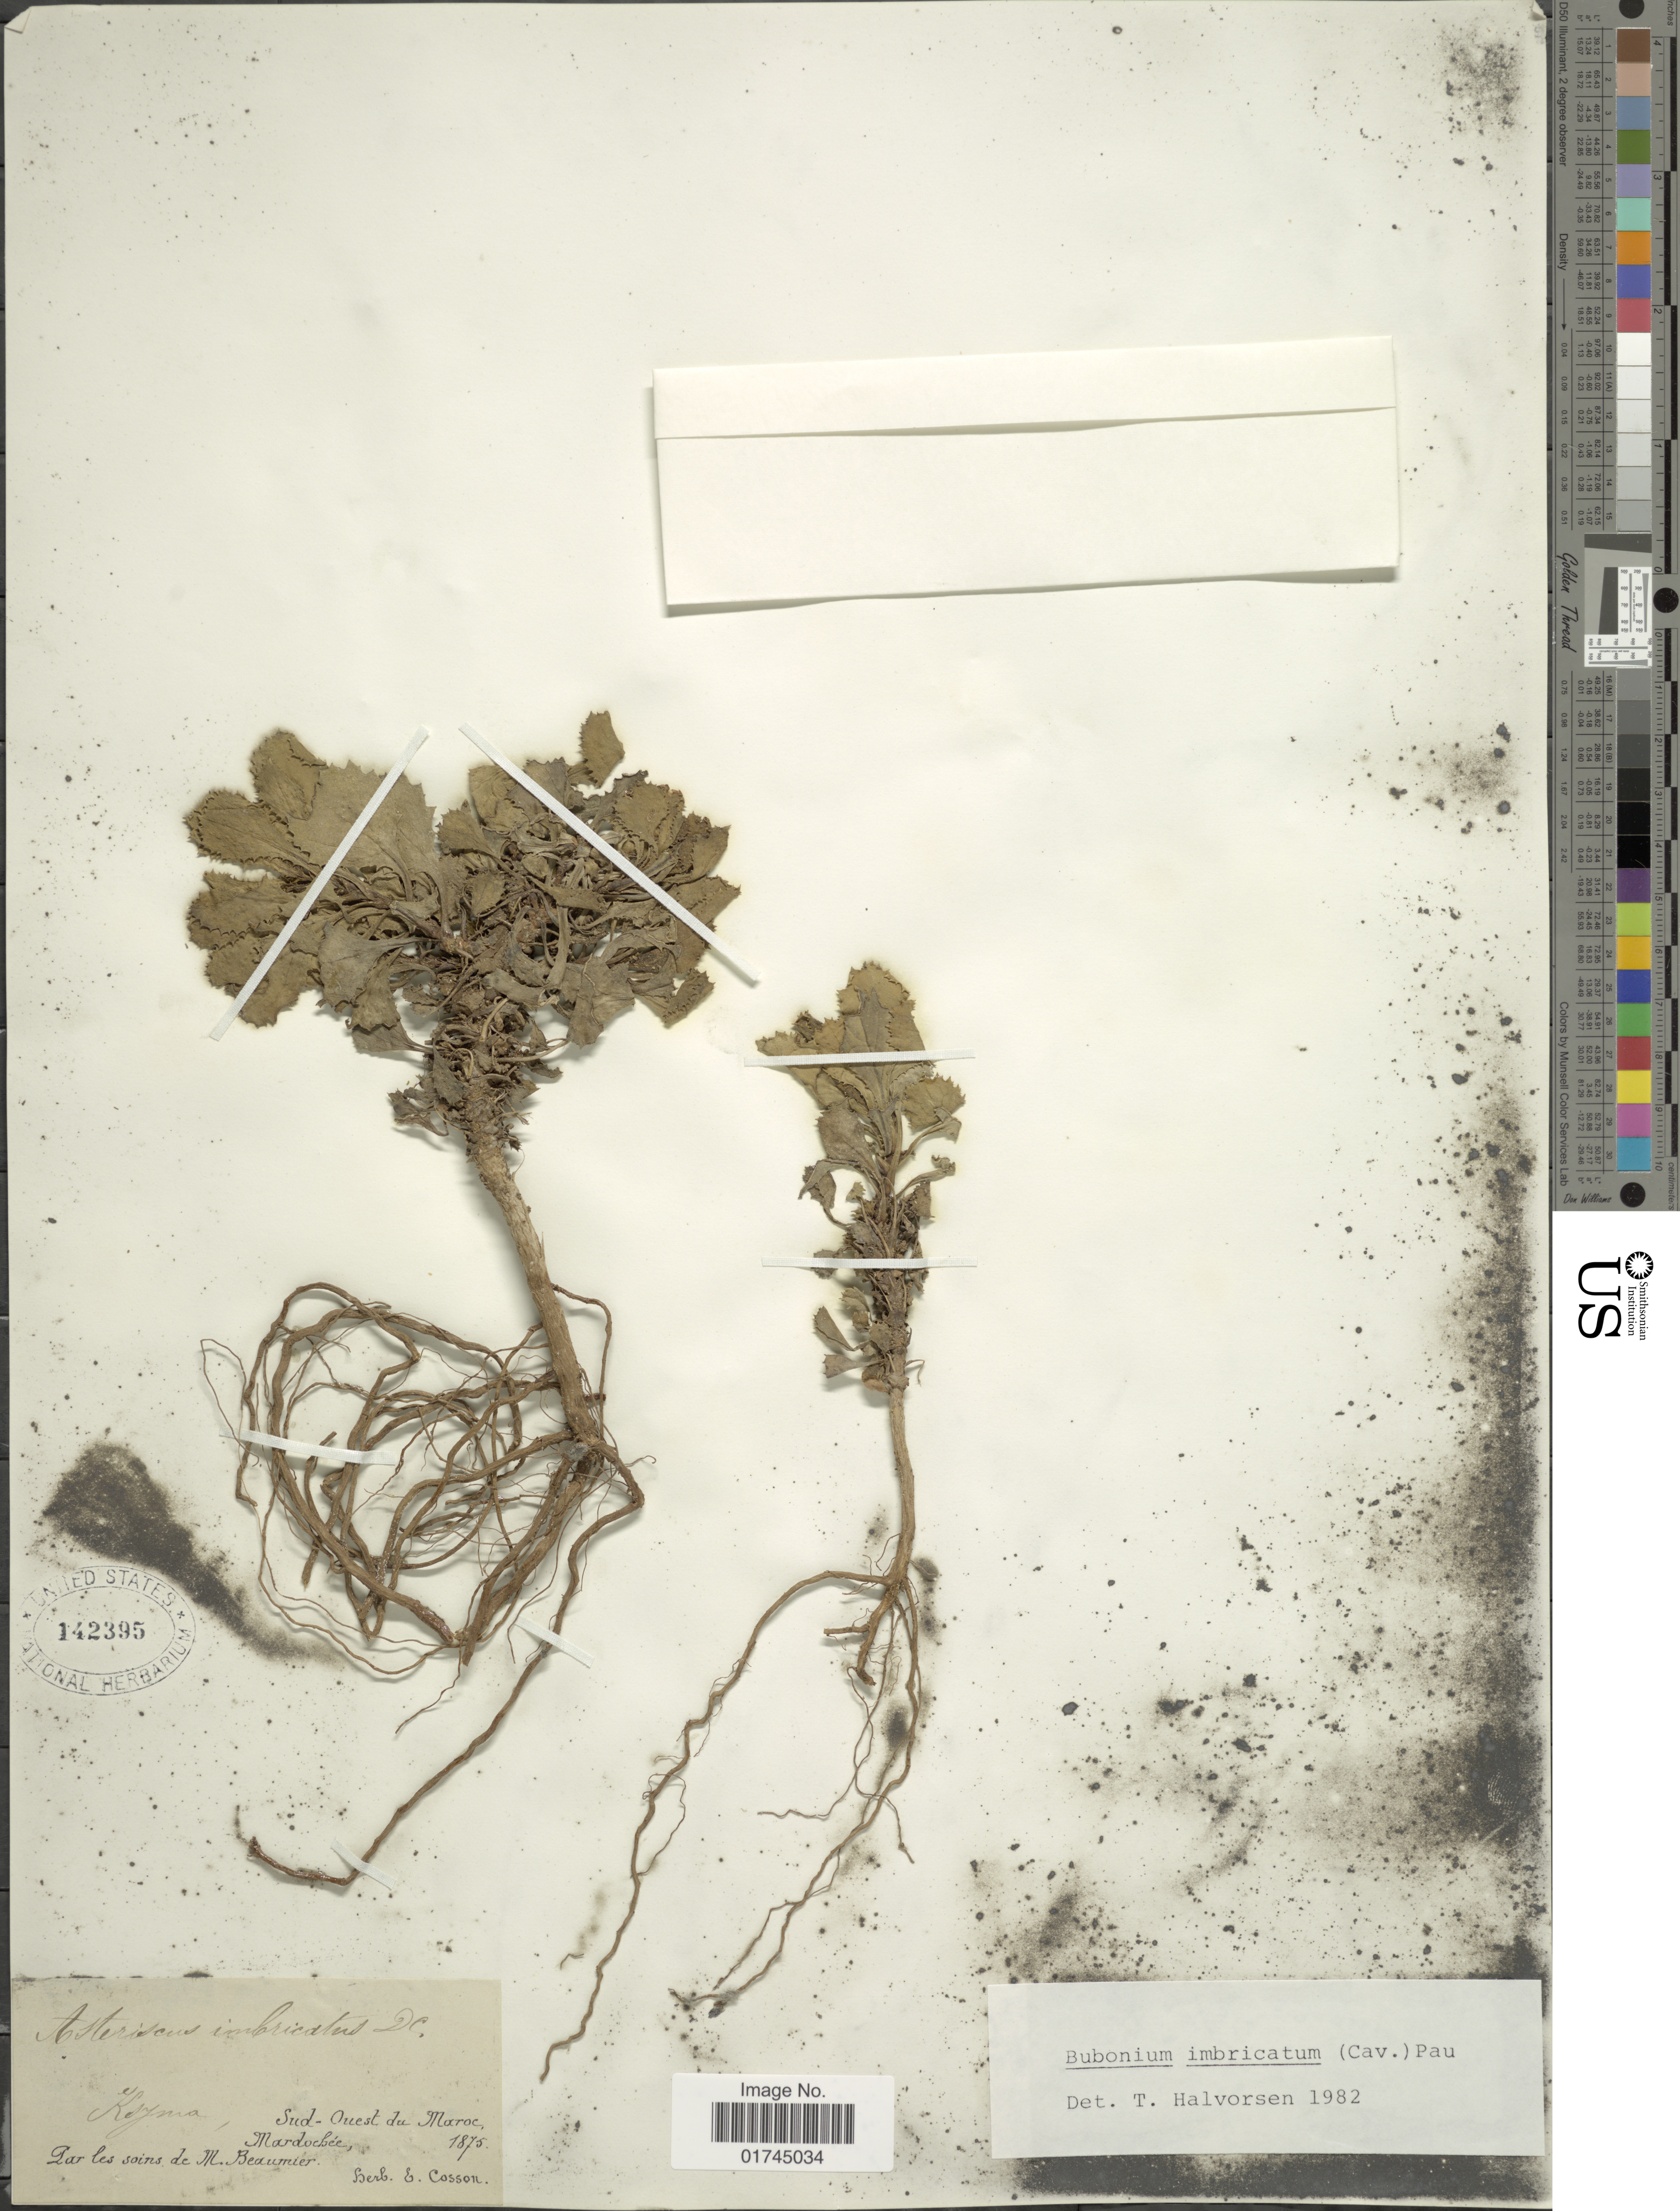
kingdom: Plantae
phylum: Tracheophyta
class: Magnoliopsida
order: Asterales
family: Asteraceae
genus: Nauplius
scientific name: Nauplius imbricatus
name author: (Cav.) Wiklund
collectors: E. Cosson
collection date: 1875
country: Morocco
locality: Maroc, Sud-Quest du Maroc, Mardochée.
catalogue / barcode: US 142395